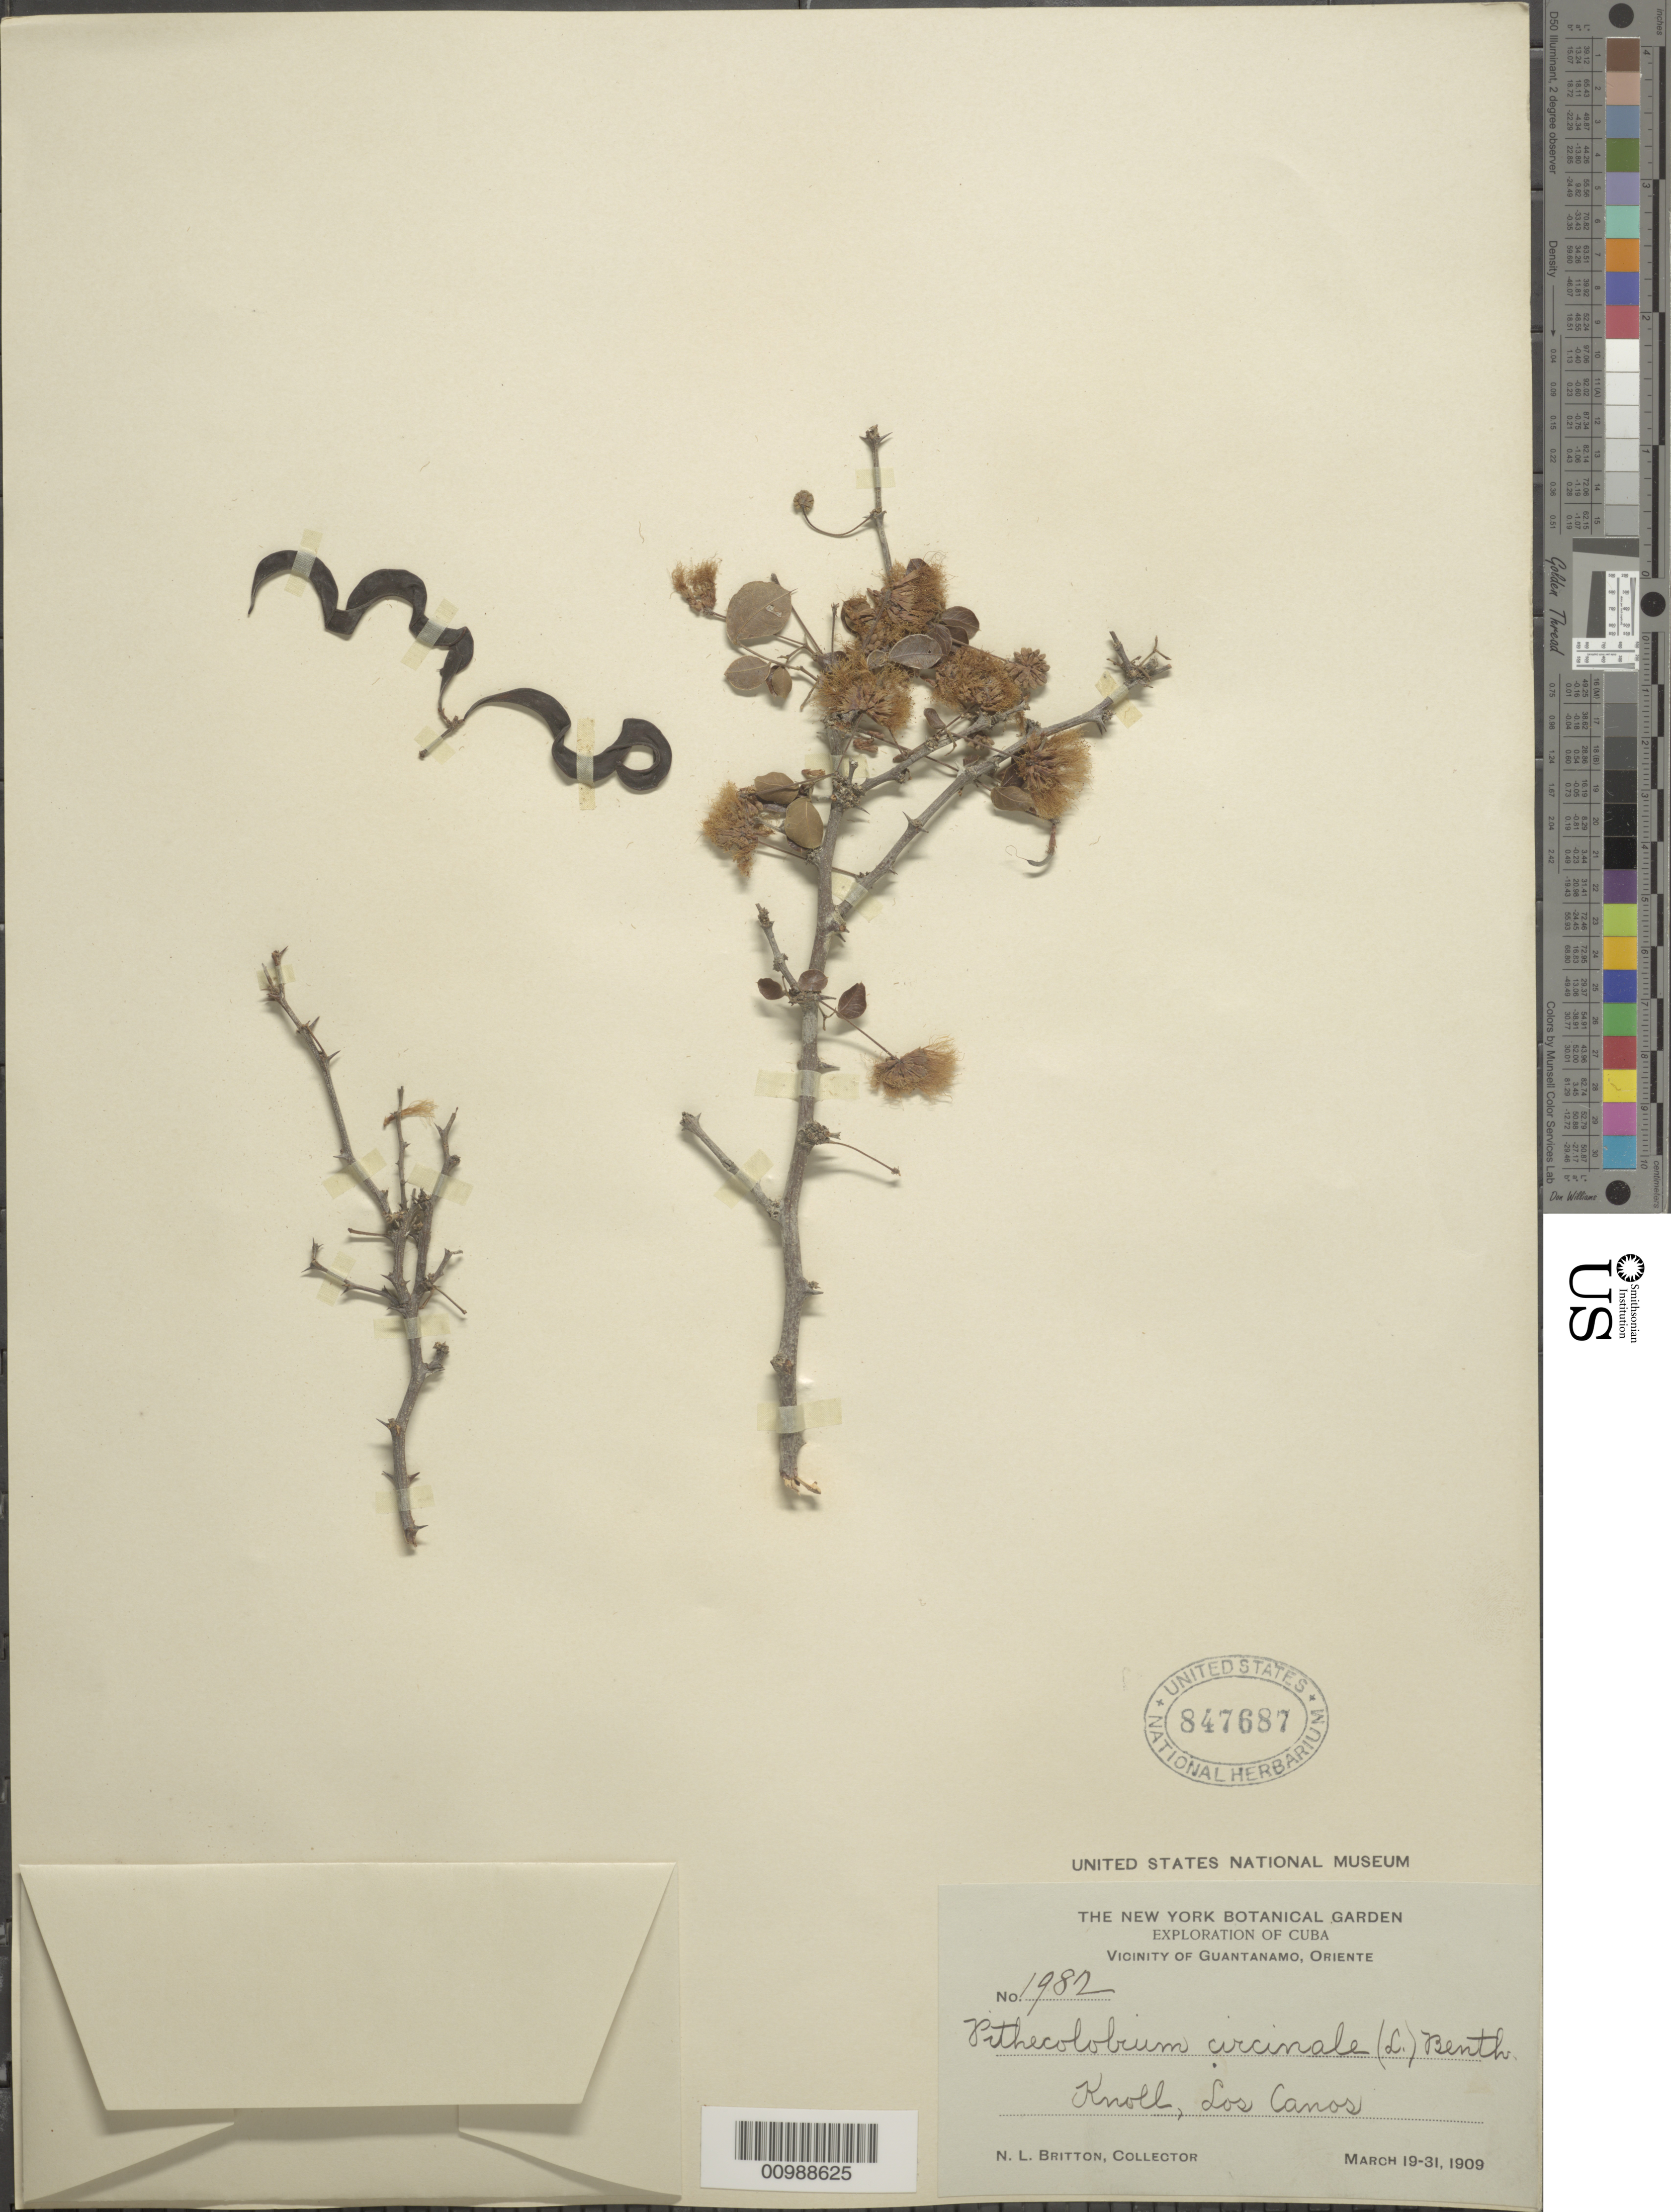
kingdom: Plantae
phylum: Tracheophyta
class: Magnoliopsida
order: Fabales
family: Fabaceae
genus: Pithecellobium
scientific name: Pithecellobium circinale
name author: (L.) Benth.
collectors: N. Britton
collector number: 1982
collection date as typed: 19 Mar 1909 to 31 Mar 1909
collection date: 1909-03-19/1909-03-31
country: Cuba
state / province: Guantánamo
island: Cuba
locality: Oriente; vicinity of Guantánamo, Los Canos, knoll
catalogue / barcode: US 847687